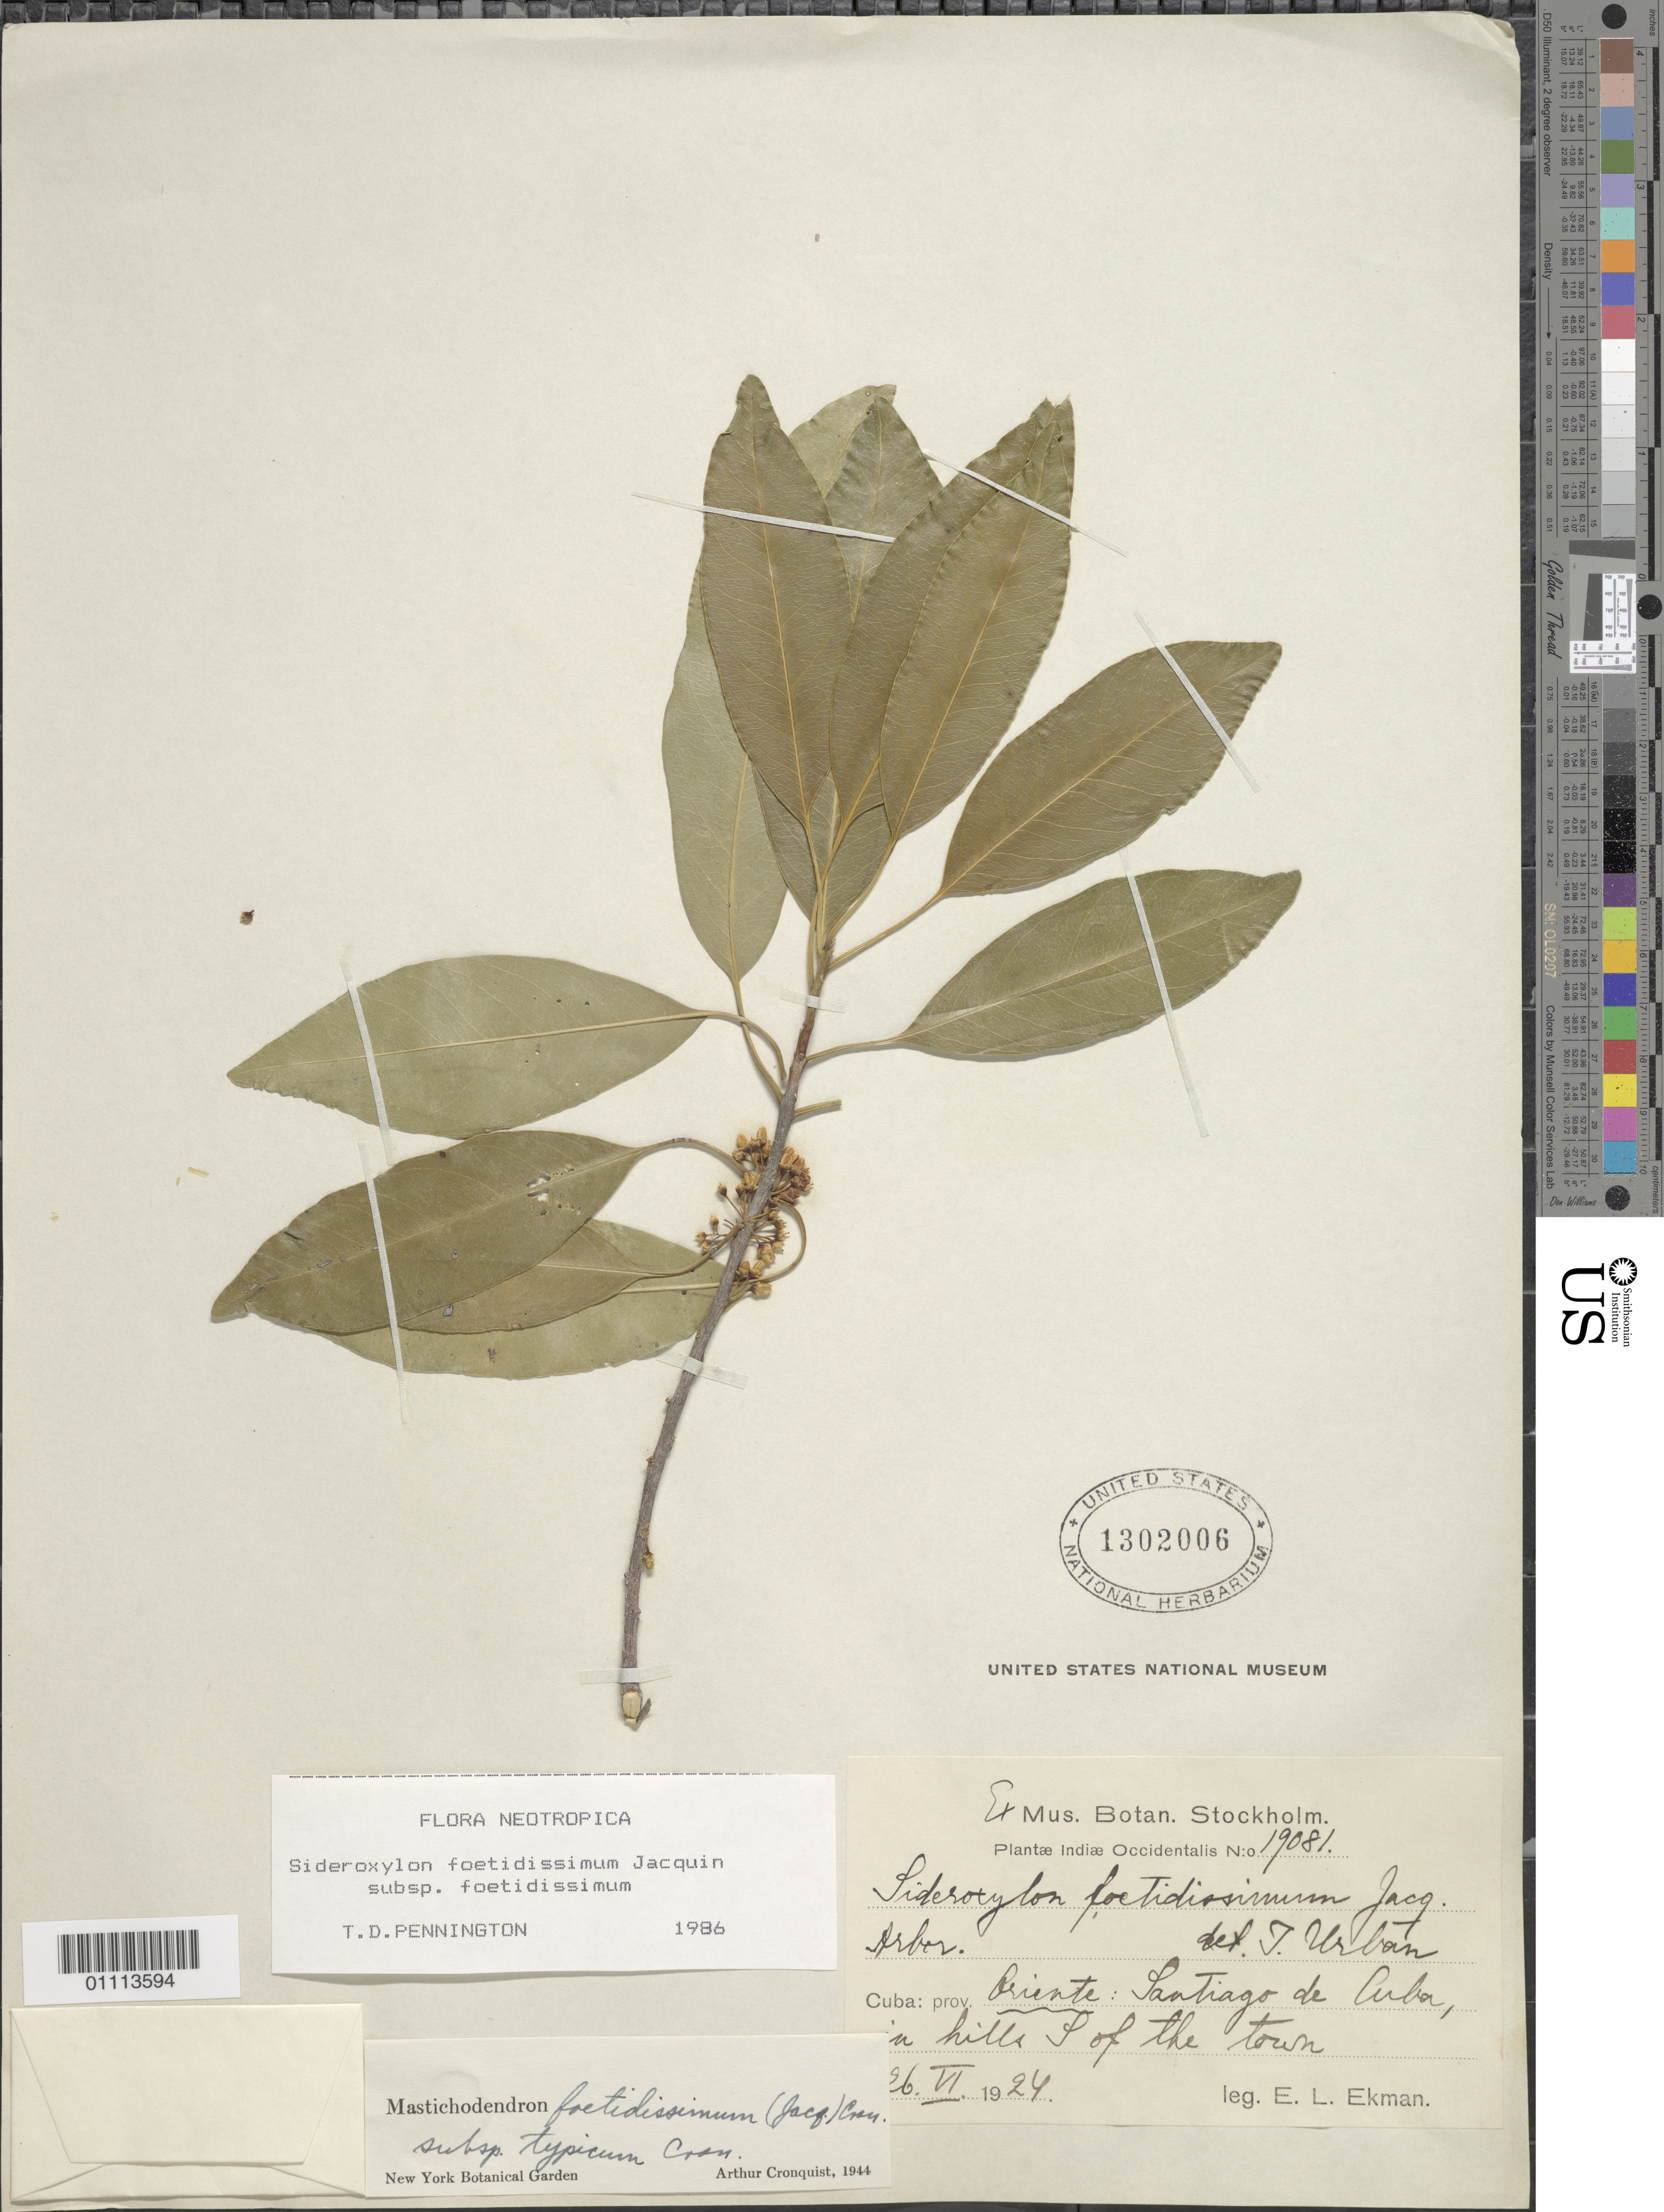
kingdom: Plantae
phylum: Tracheophyta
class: Magnoliopsida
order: Ericales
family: Sapotaceae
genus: Sideroxylon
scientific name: Sideroxylon foetidissimum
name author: Jacq.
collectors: E. L. Ekman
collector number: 19081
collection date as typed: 26 Jun 1924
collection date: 1924-06-26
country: Cuba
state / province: Santiago de Cuba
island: Cuba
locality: Santiago de Cuba [Oriente]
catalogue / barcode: US 1302006